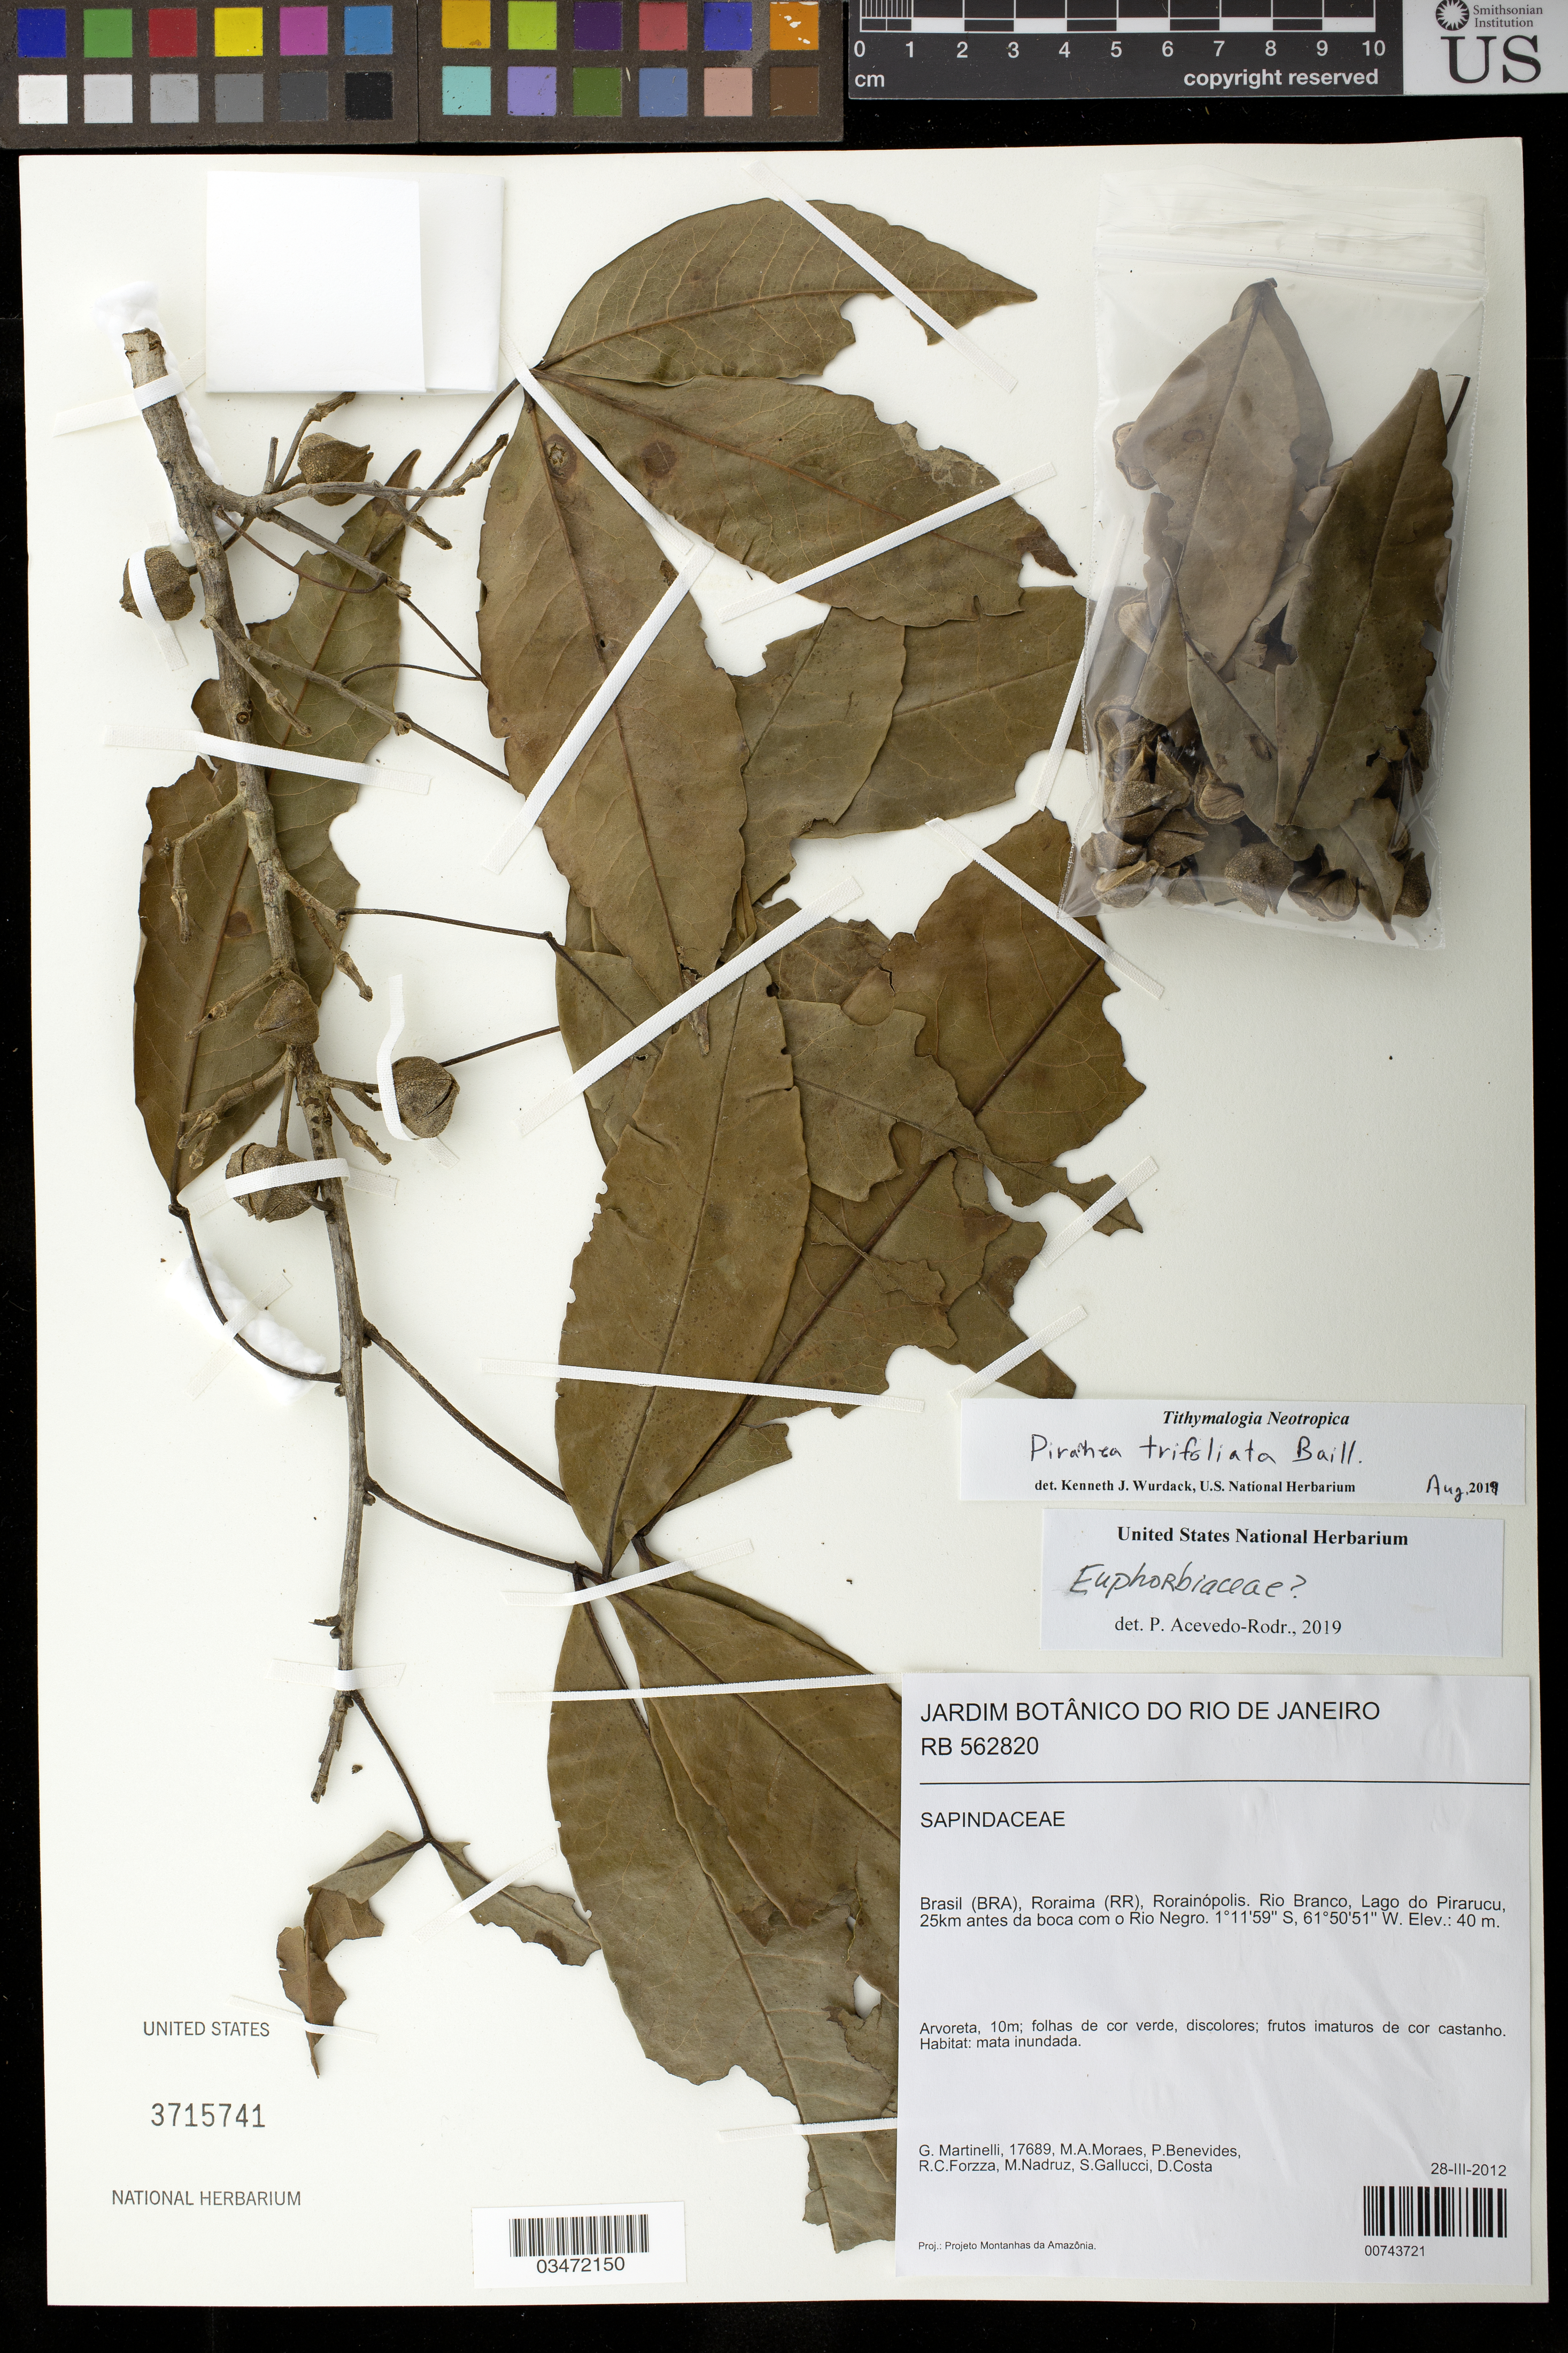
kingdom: Plantae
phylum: Tracheophyta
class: Magnoliopsida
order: Malpighiales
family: Picrodendraceae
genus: Piranhea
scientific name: Piranhea trifoliolata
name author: Baill.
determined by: Wurdack, Kenneth J., (US), Smithsonian Institution - National Museum of Natural History (UNITED STATES)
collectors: G. Martinelli, M. Moraes, P. Benevides, R. C. Forzza, M. Nadruz, S. Gallucci & D. Costa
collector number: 17689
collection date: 2012-03-28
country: Brazil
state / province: Roraima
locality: Rorainópolis, Rio Branco, Lago do Pirarucu, 25 km antes da boca com o Rio Negro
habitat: Mata inundada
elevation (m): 40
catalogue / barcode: US 3715741